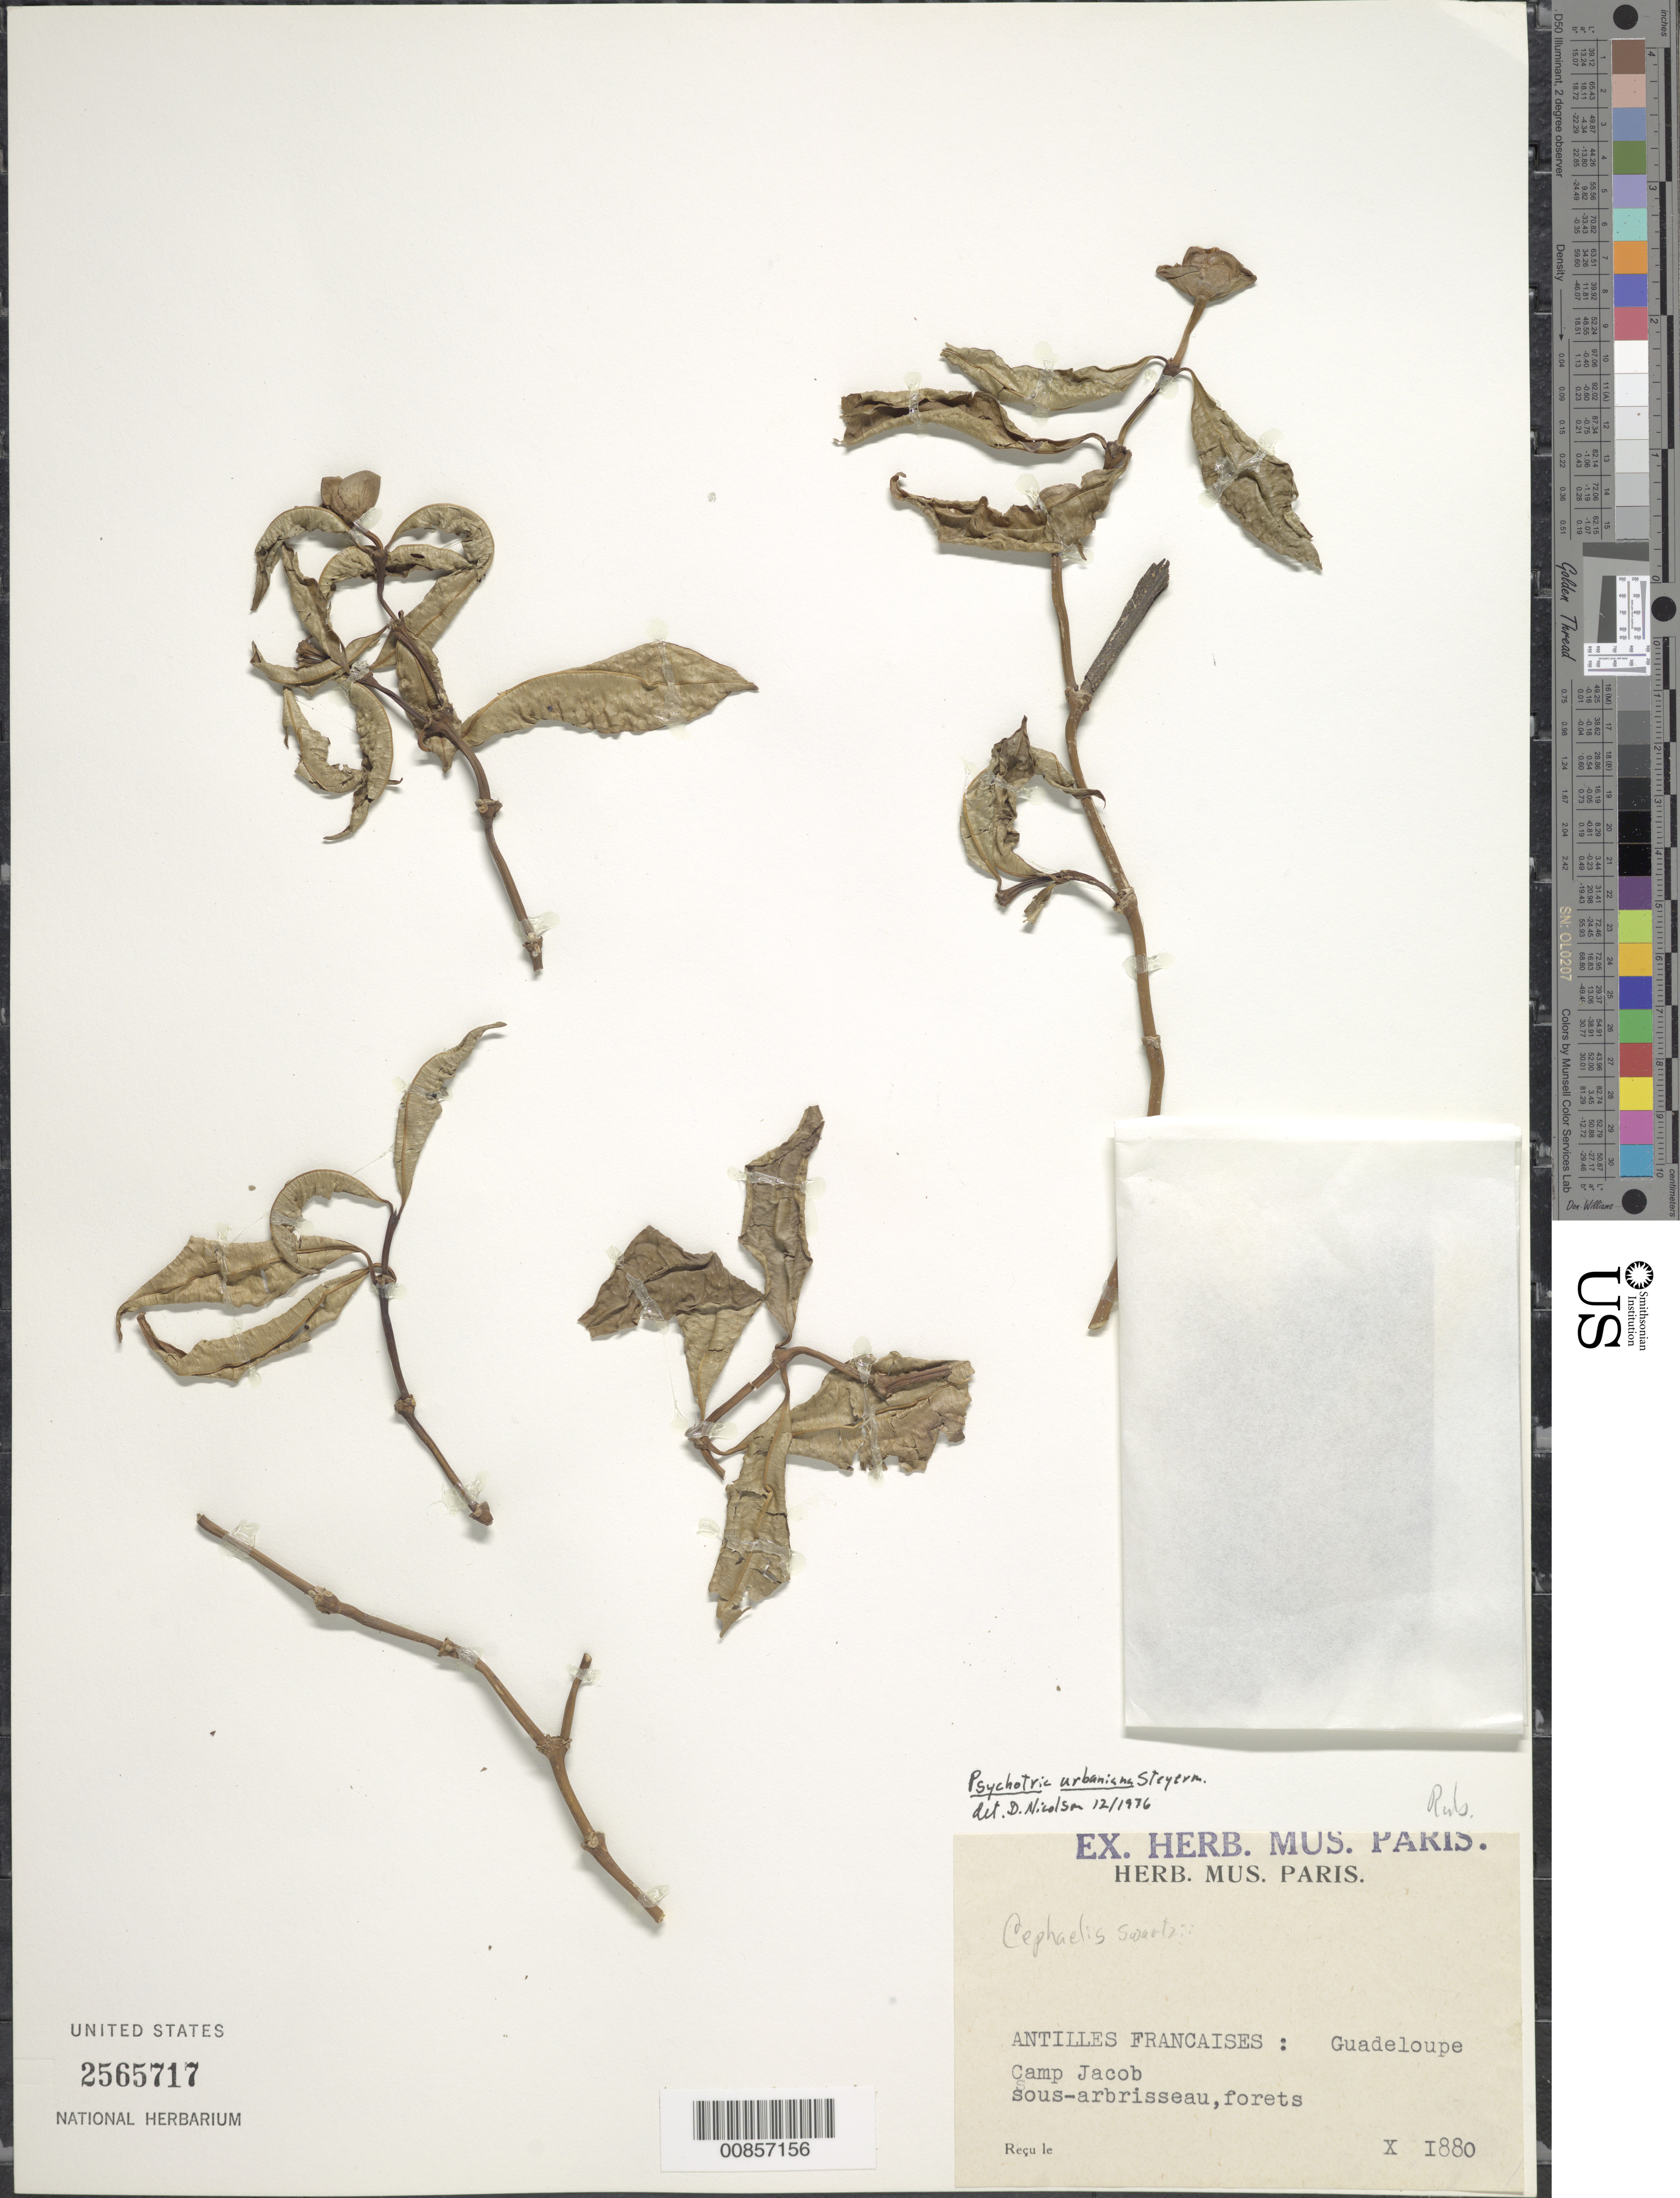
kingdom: Plantae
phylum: Tracheophyta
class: Magnoliopsida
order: Gentianales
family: Rubiaceae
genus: Psychotria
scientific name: Psychotria urbaniana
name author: Steyerm.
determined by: Nicolson, Dan H.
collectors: Herb. Mus. Paris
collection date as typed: May 1880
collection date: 1880-05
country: Guadeloupe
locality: Camp Jacob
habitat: Forets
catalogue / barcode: US 2565717